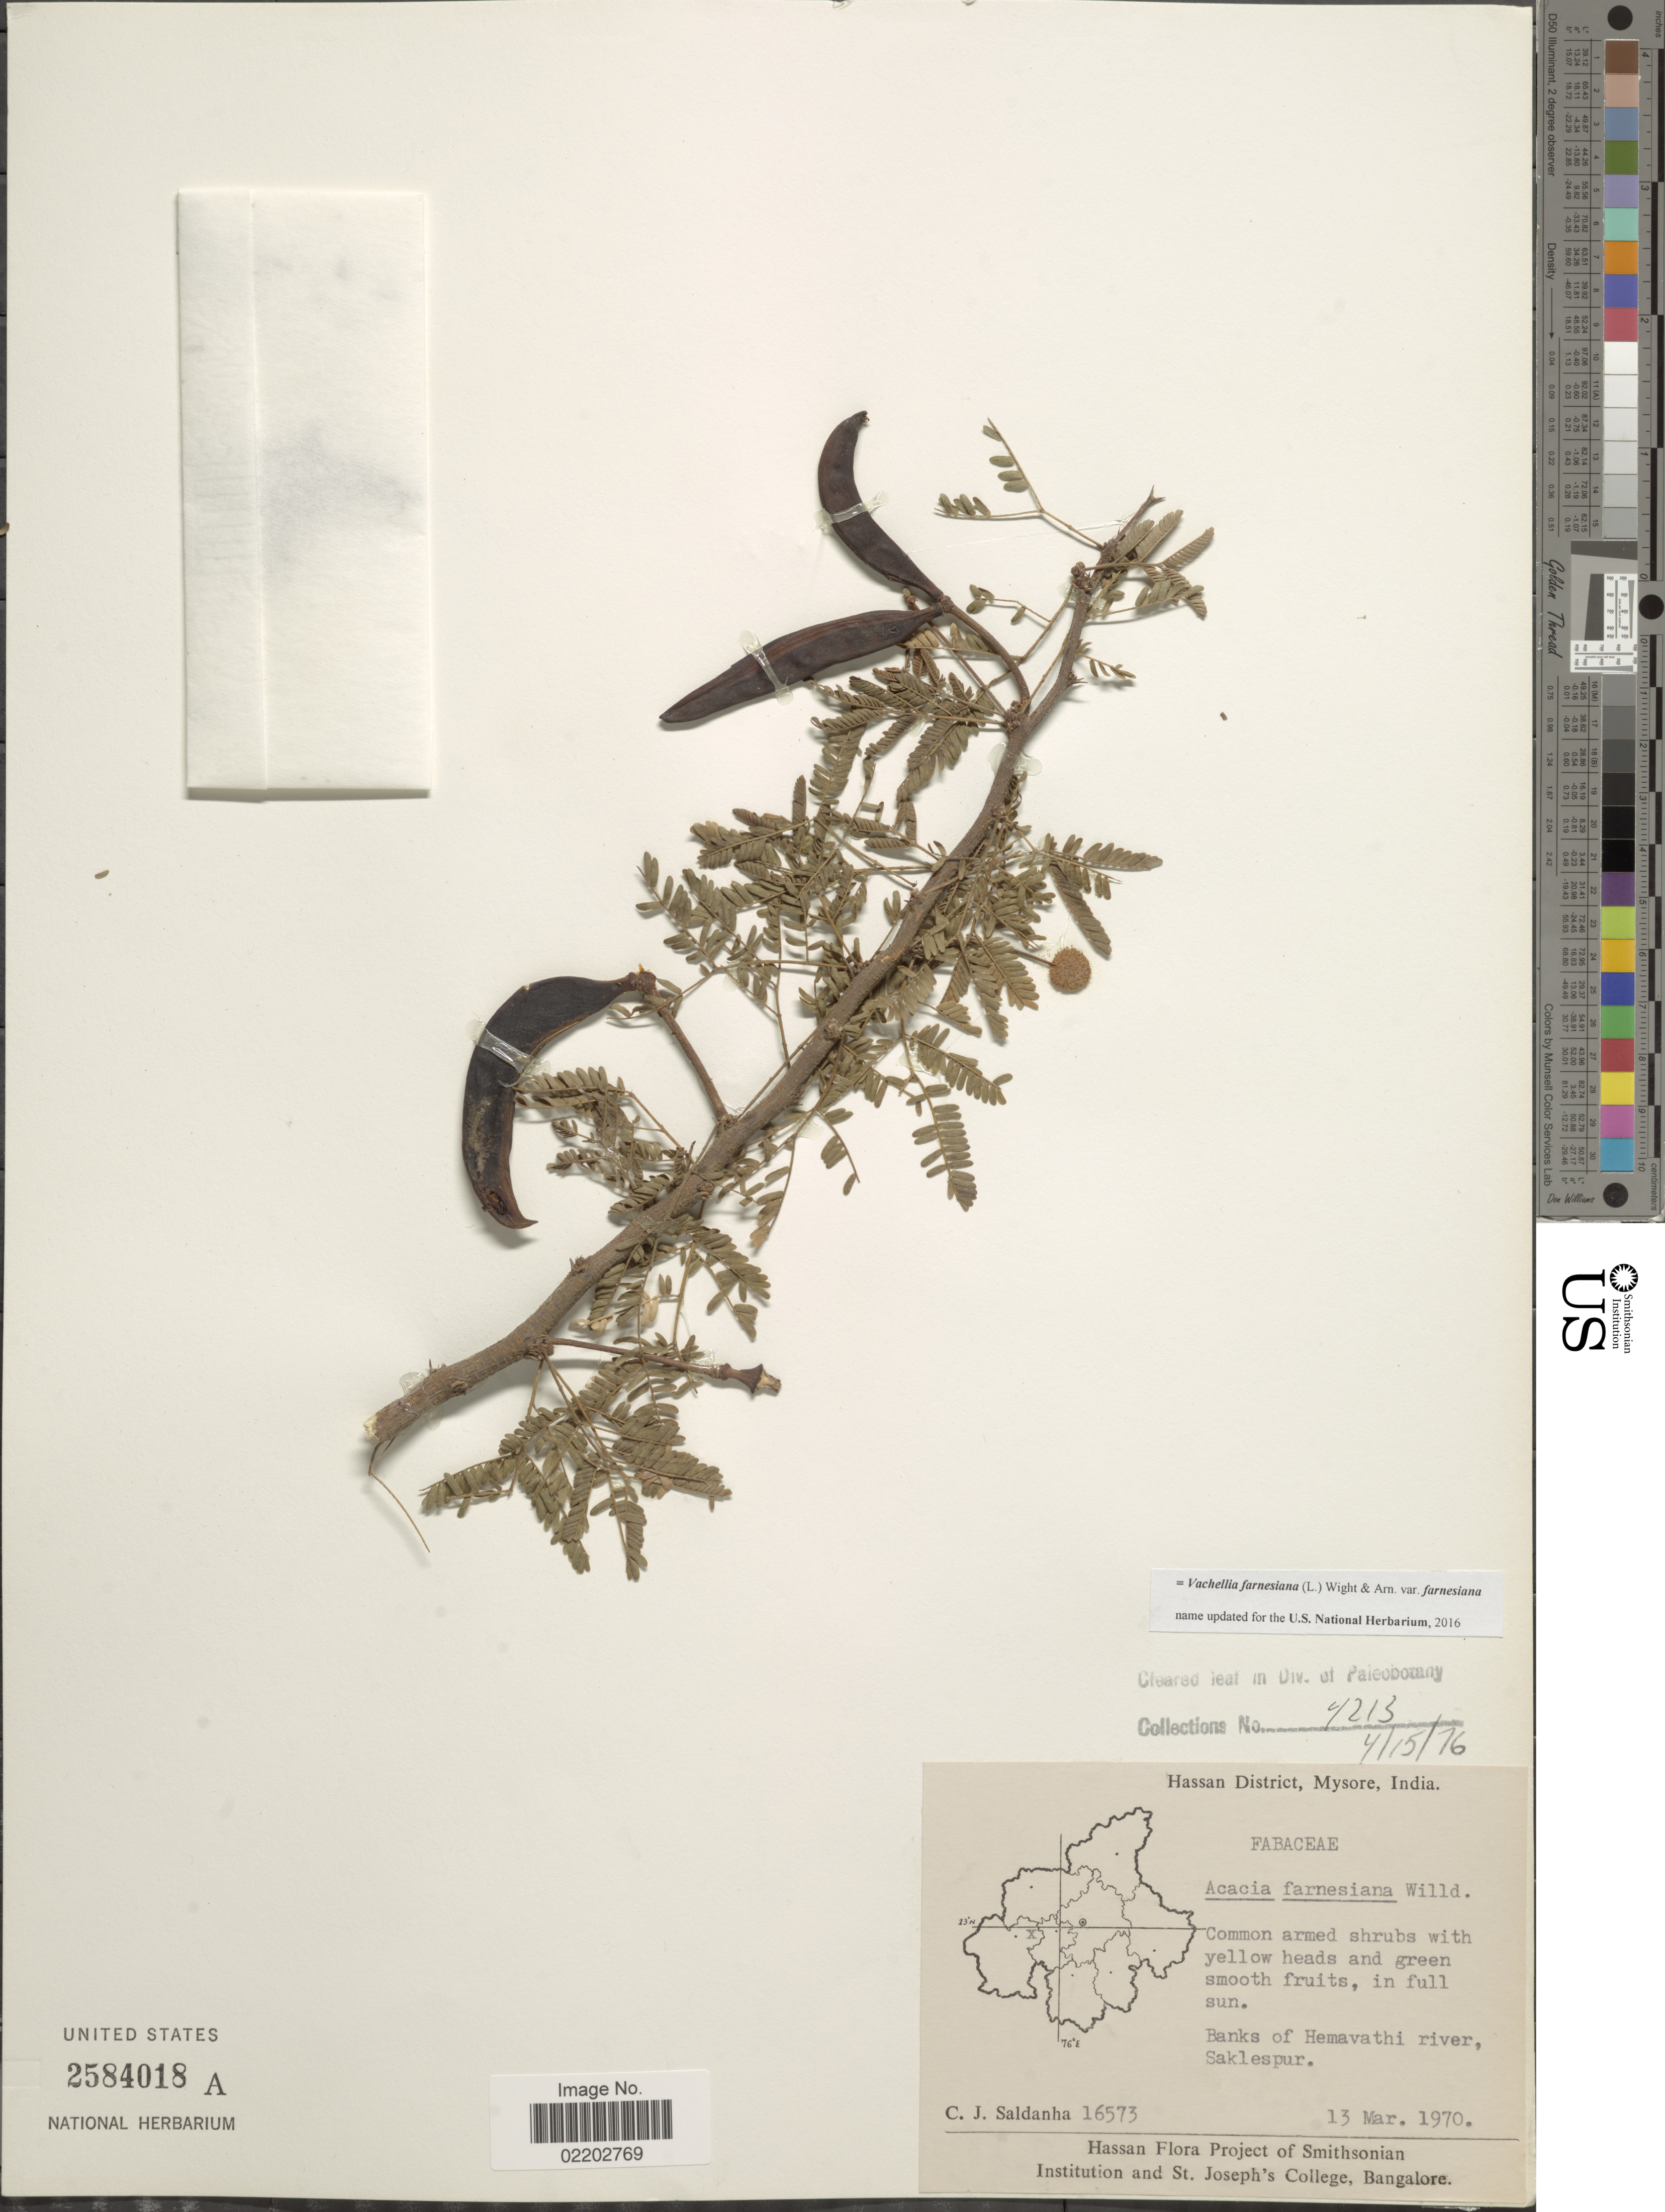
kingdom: Plantae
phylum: Tracheophyta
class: Magnoliopsida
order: Fabales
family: Fabaceae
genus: Vachellia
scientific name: Vachellia farnesiana var. farnesiana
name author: (L.) Wight & Arn.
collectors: C. J. Saldanha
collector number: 16573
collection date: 1970-03-13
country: India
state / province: Karnataka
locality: Hassan District, Mysore, banks of Hemavathi river, Saklespur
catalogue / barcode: US 2584018A